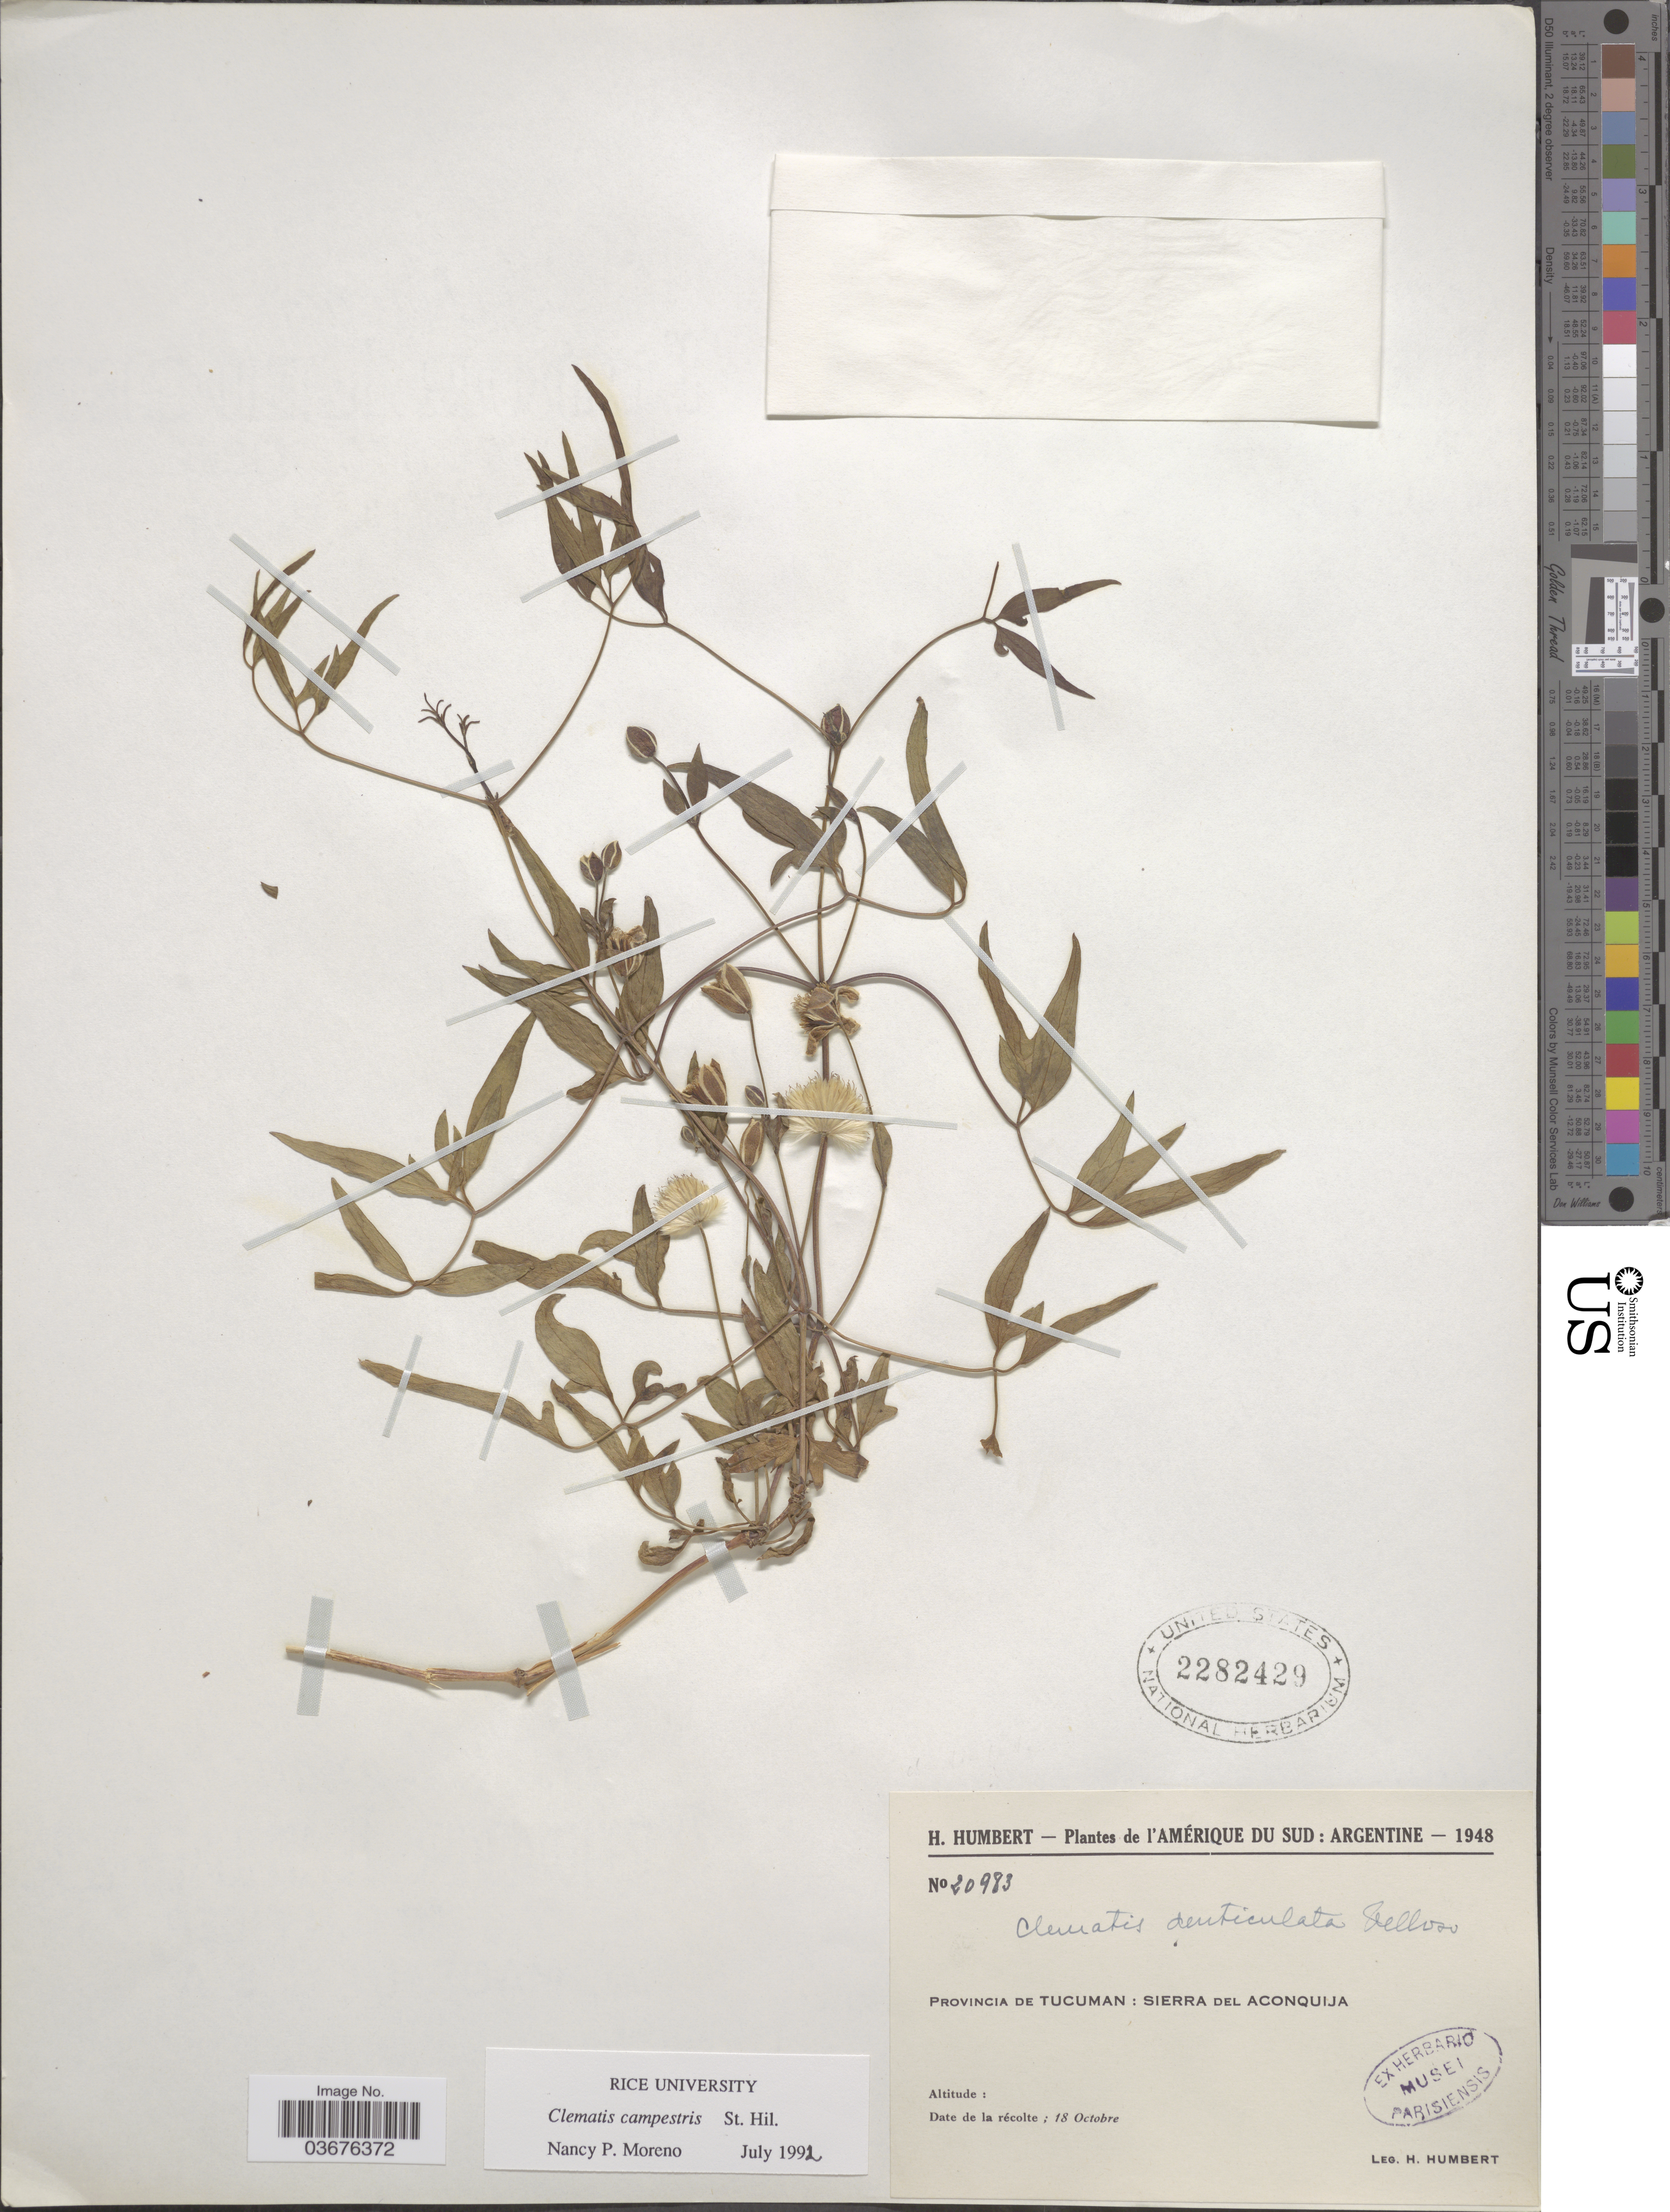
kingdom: Plantae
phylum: Tracheophyta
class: Magnoliopsida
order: Ranunculales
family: Ranunculaceae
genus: Clematis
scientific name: Clematis campestris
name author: A. St.-Hil.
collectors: H. Humbert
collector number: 20983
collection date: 1948-10-18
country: Argentina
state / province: Tucuman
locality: Amérique du Sud. Sierra del Aconquija.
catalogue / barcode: US 2282429